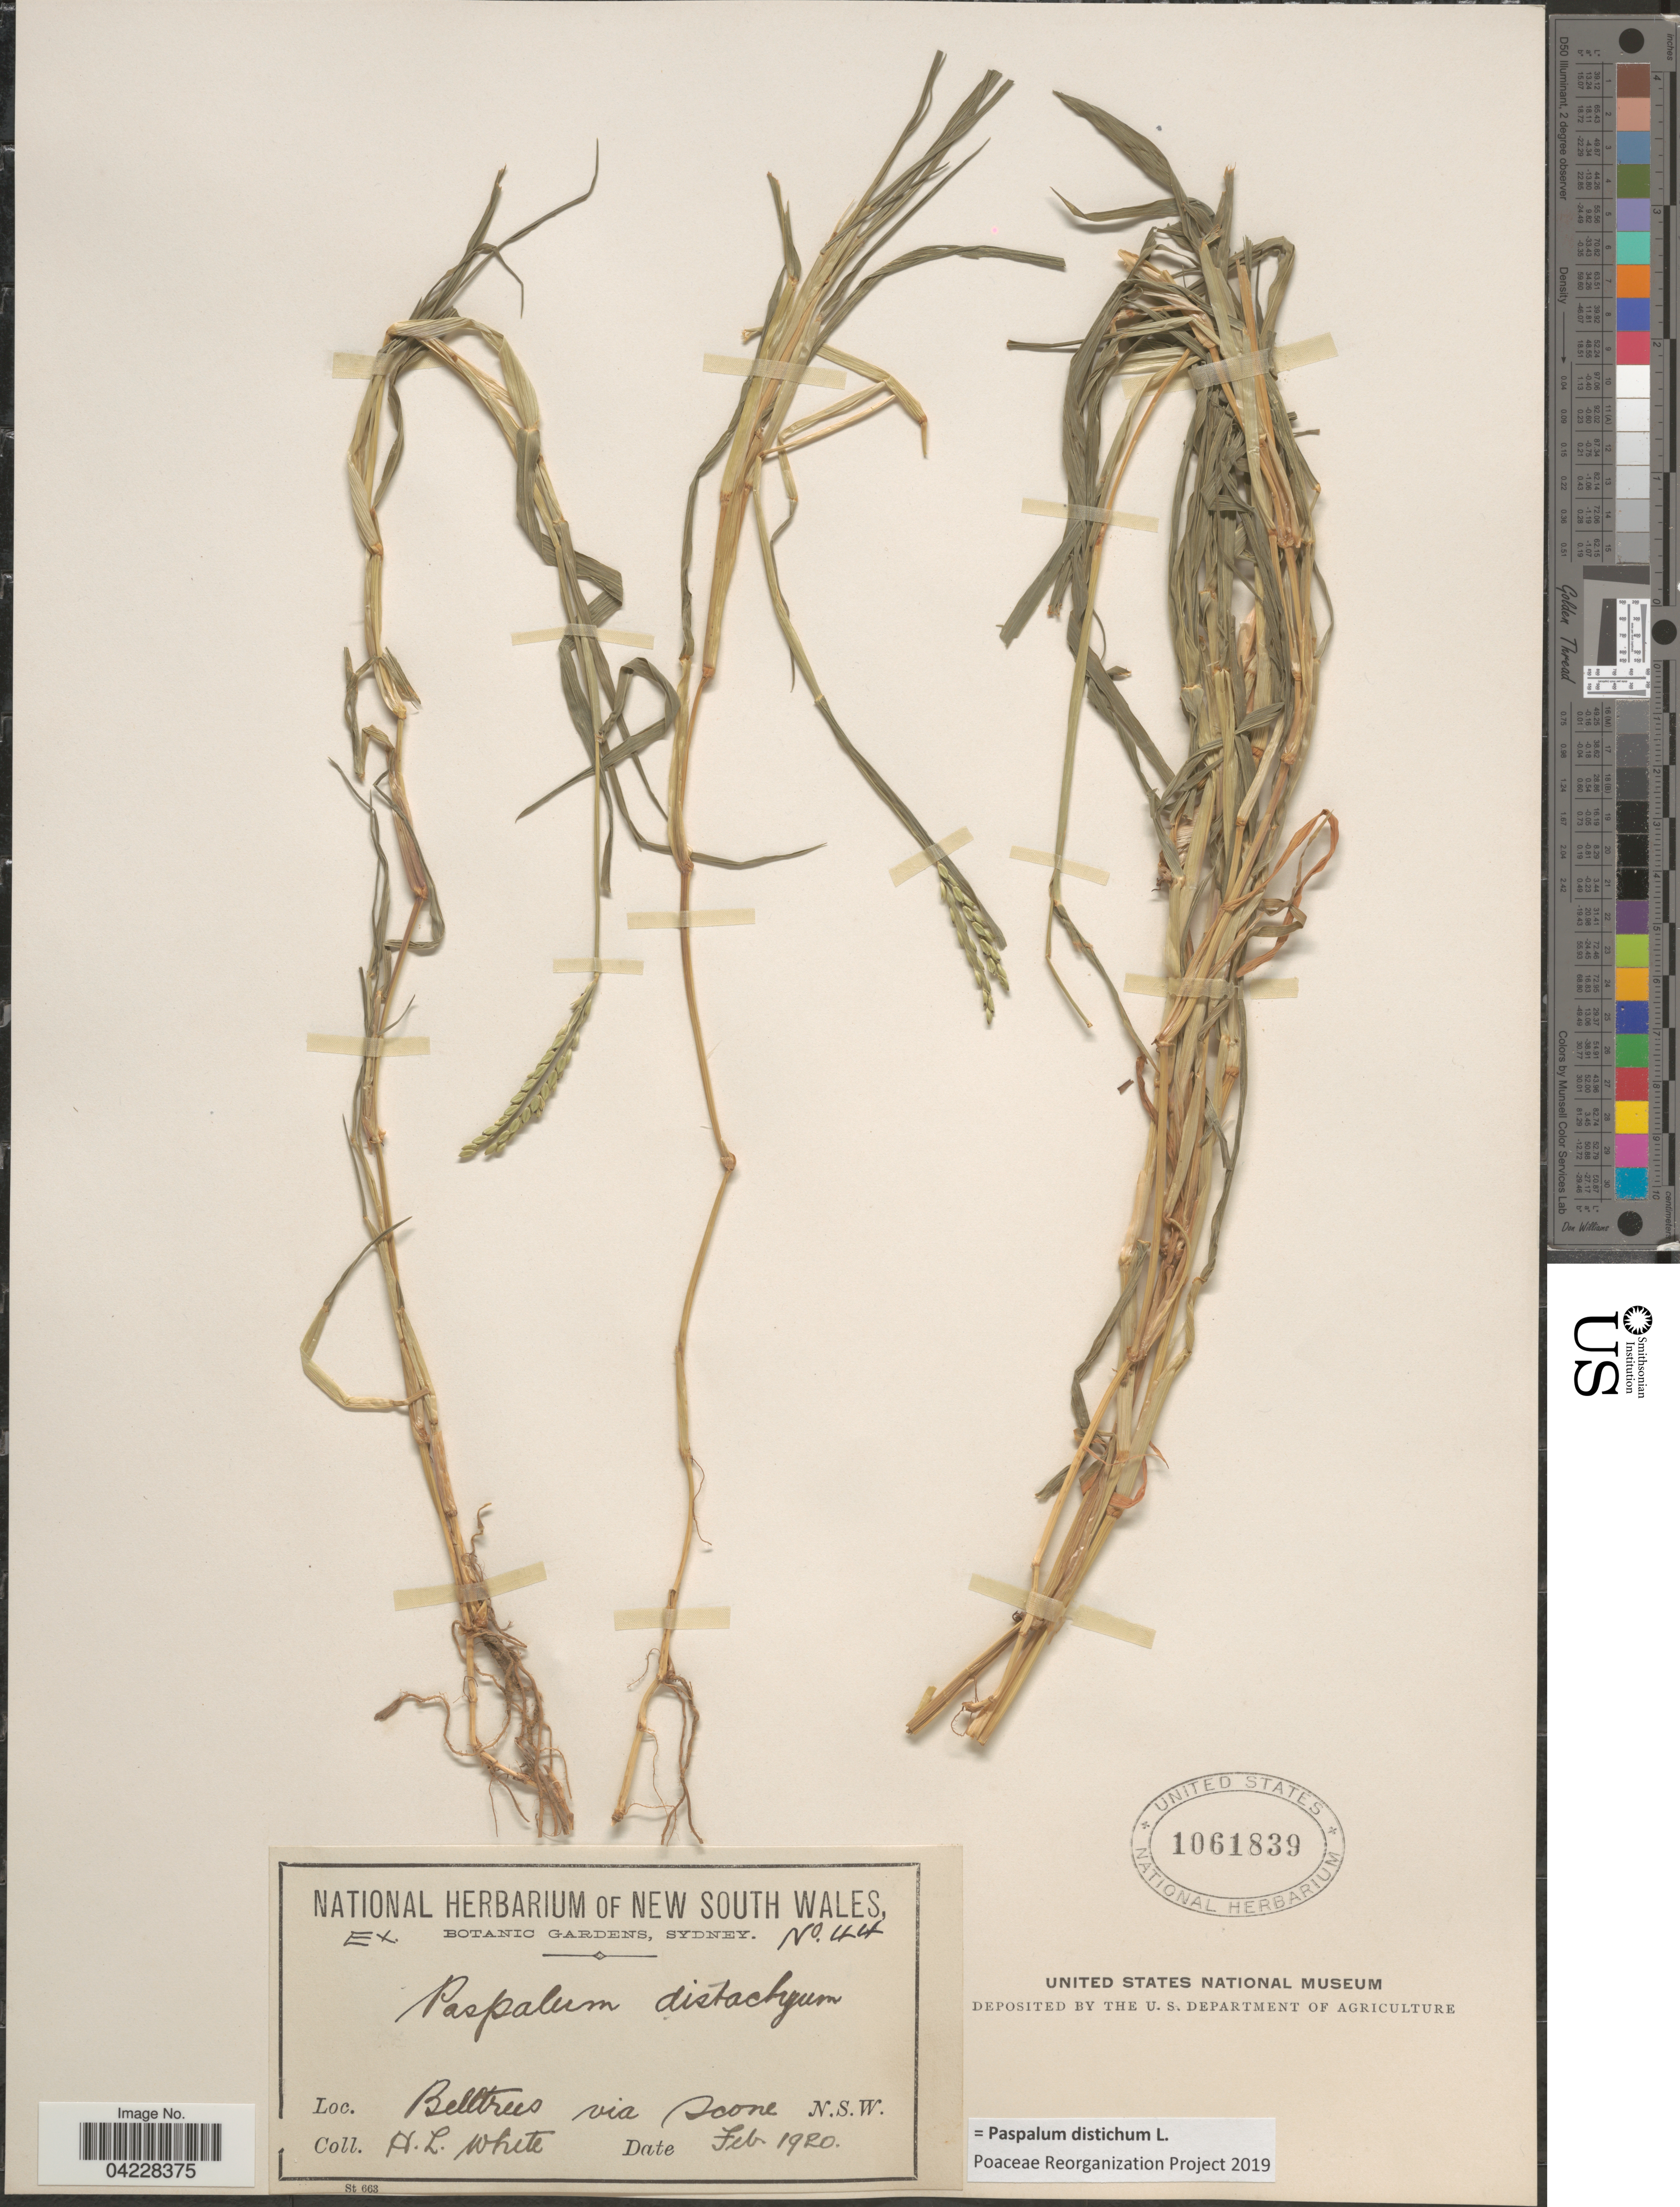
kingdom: Plantae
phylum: Tracheophyta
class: Liliopsida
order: Poales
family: Poaceae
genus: Paspalum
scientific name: Paspalum distichum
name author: L.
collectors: H. White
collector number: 44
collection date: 1920-02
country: Australia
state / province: New South Wales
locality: Belltrees via Scone. N.S.W.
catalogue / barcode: US 1061839